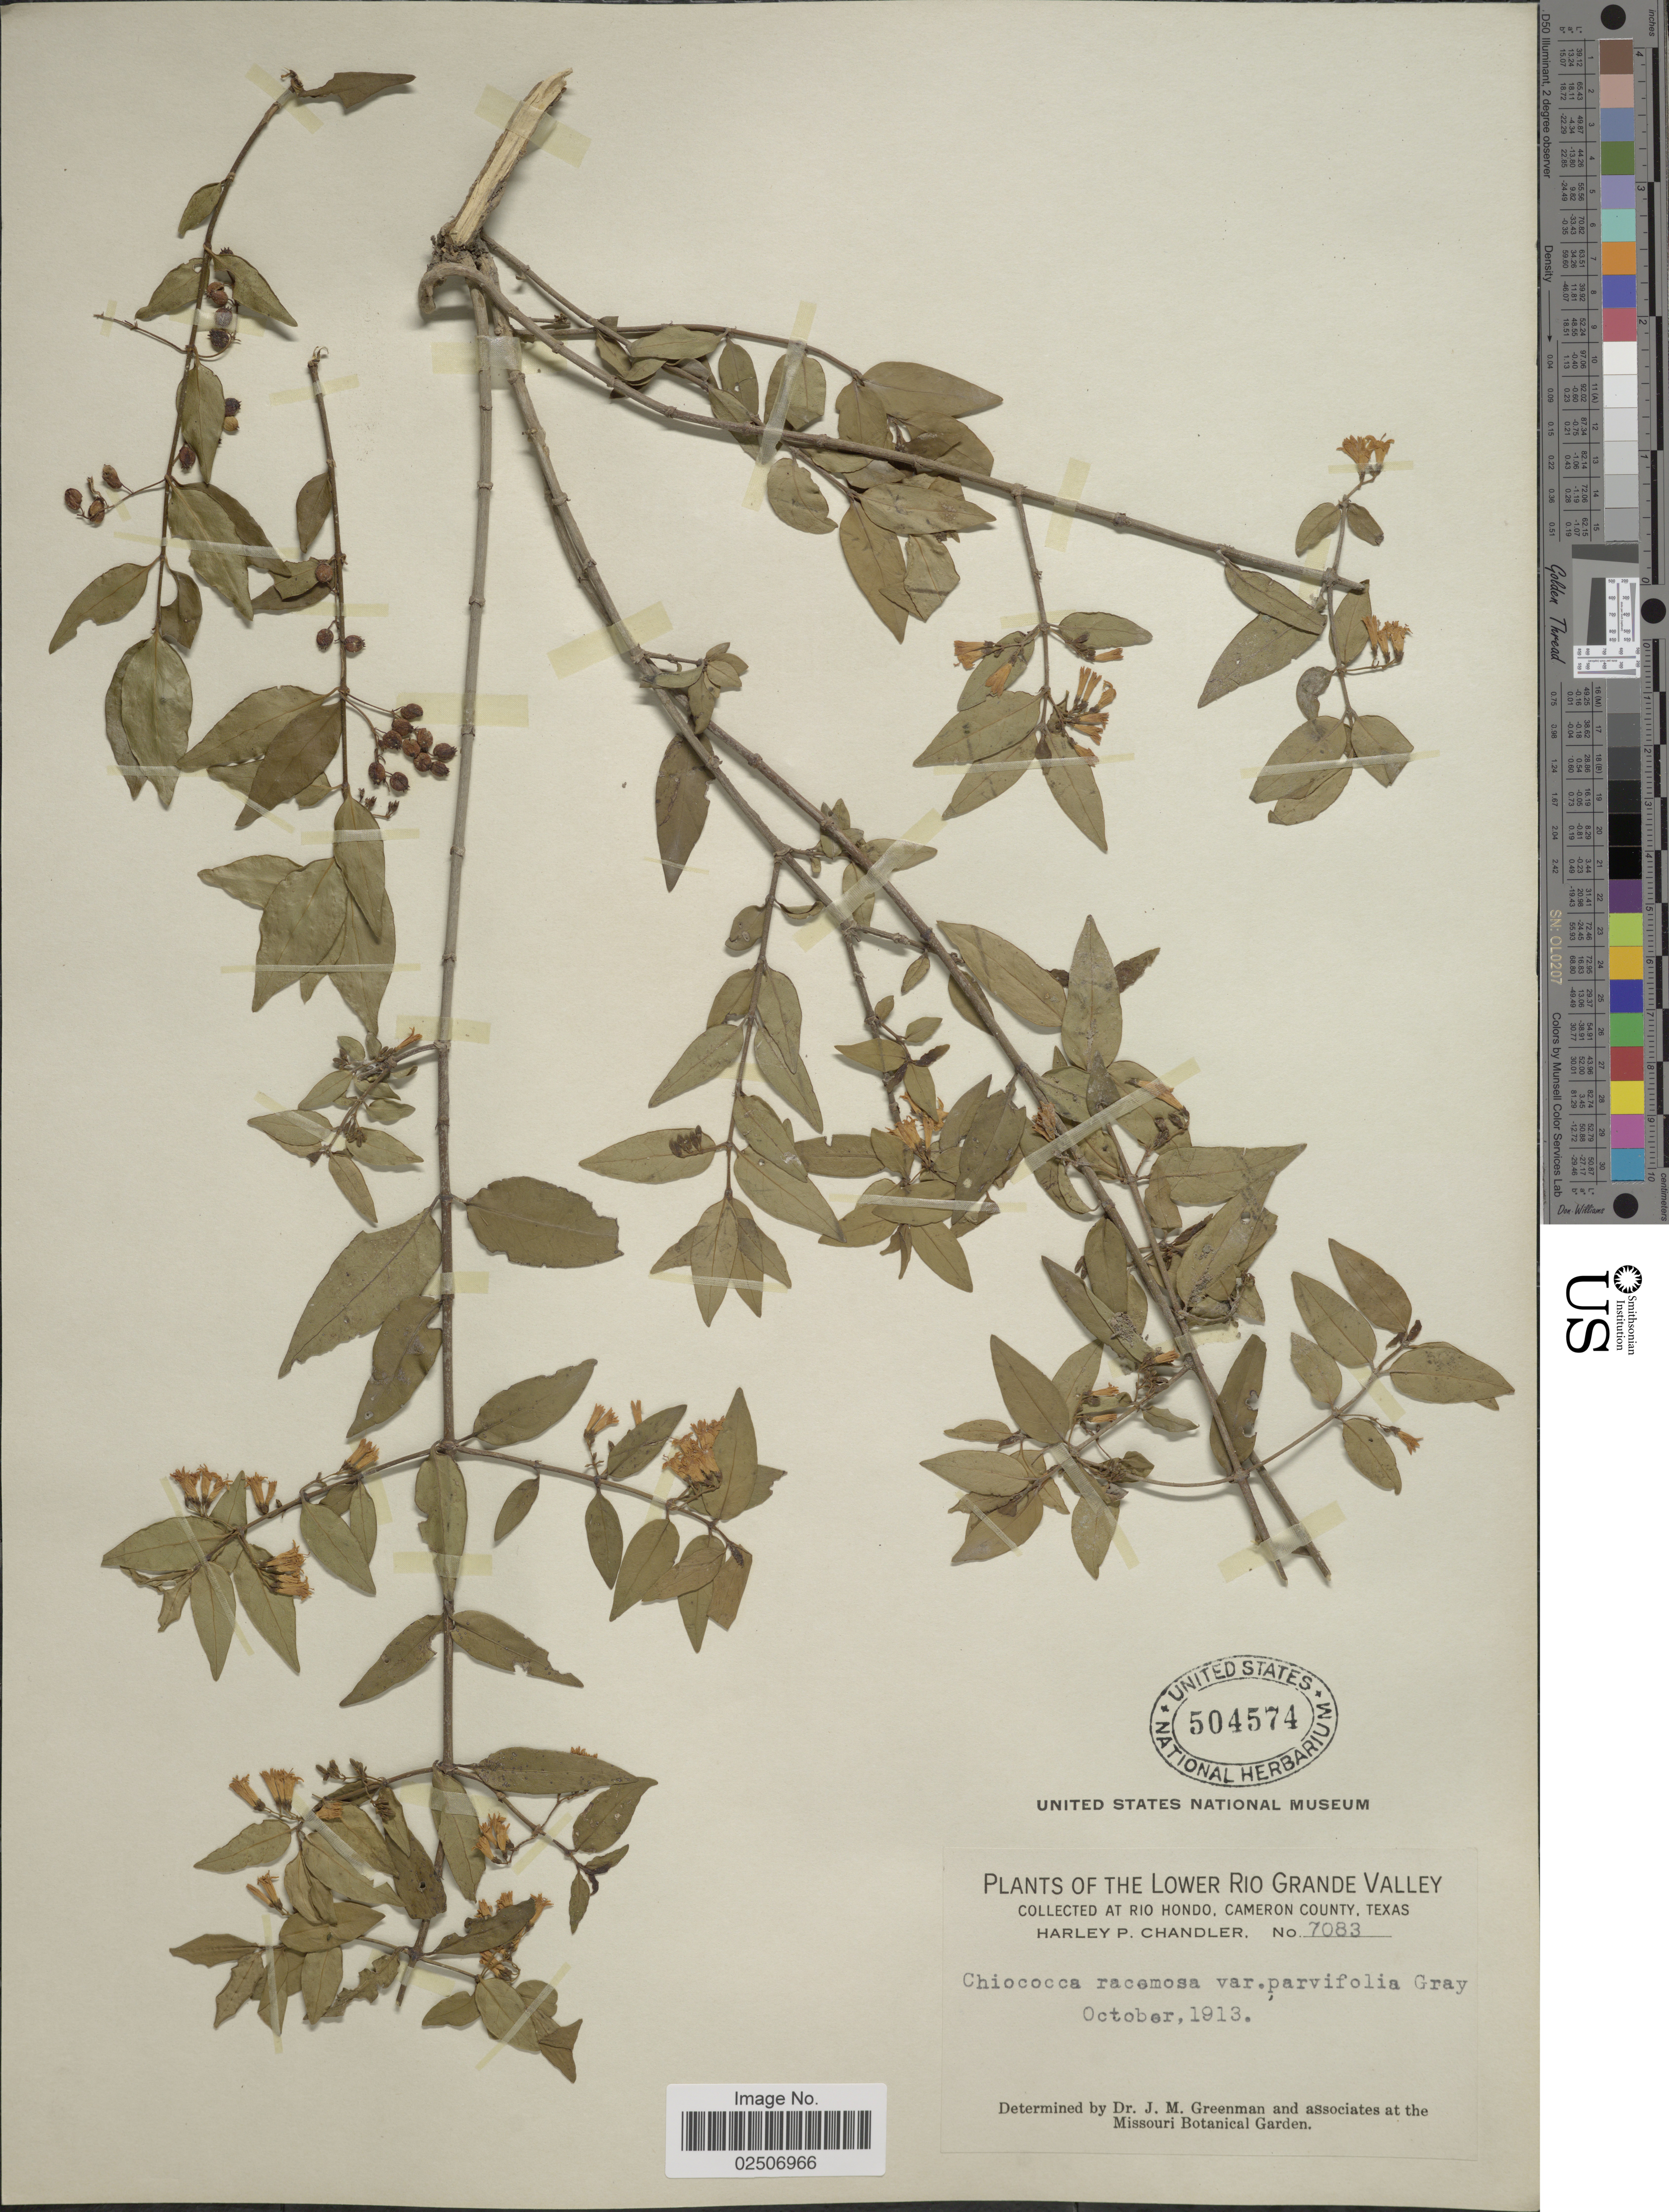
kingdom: Plantae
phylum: Tracheophyta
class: Magnoliopsida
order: Gentianales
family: Rubiaceae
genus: Chiococca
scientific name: Chiococca alba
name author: (L.) Hitchc.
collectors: H. Chandler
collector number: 7083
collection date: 1913-10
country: United States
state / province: Texas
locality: Rio Hondo, Cameron County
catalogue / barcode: US 504574